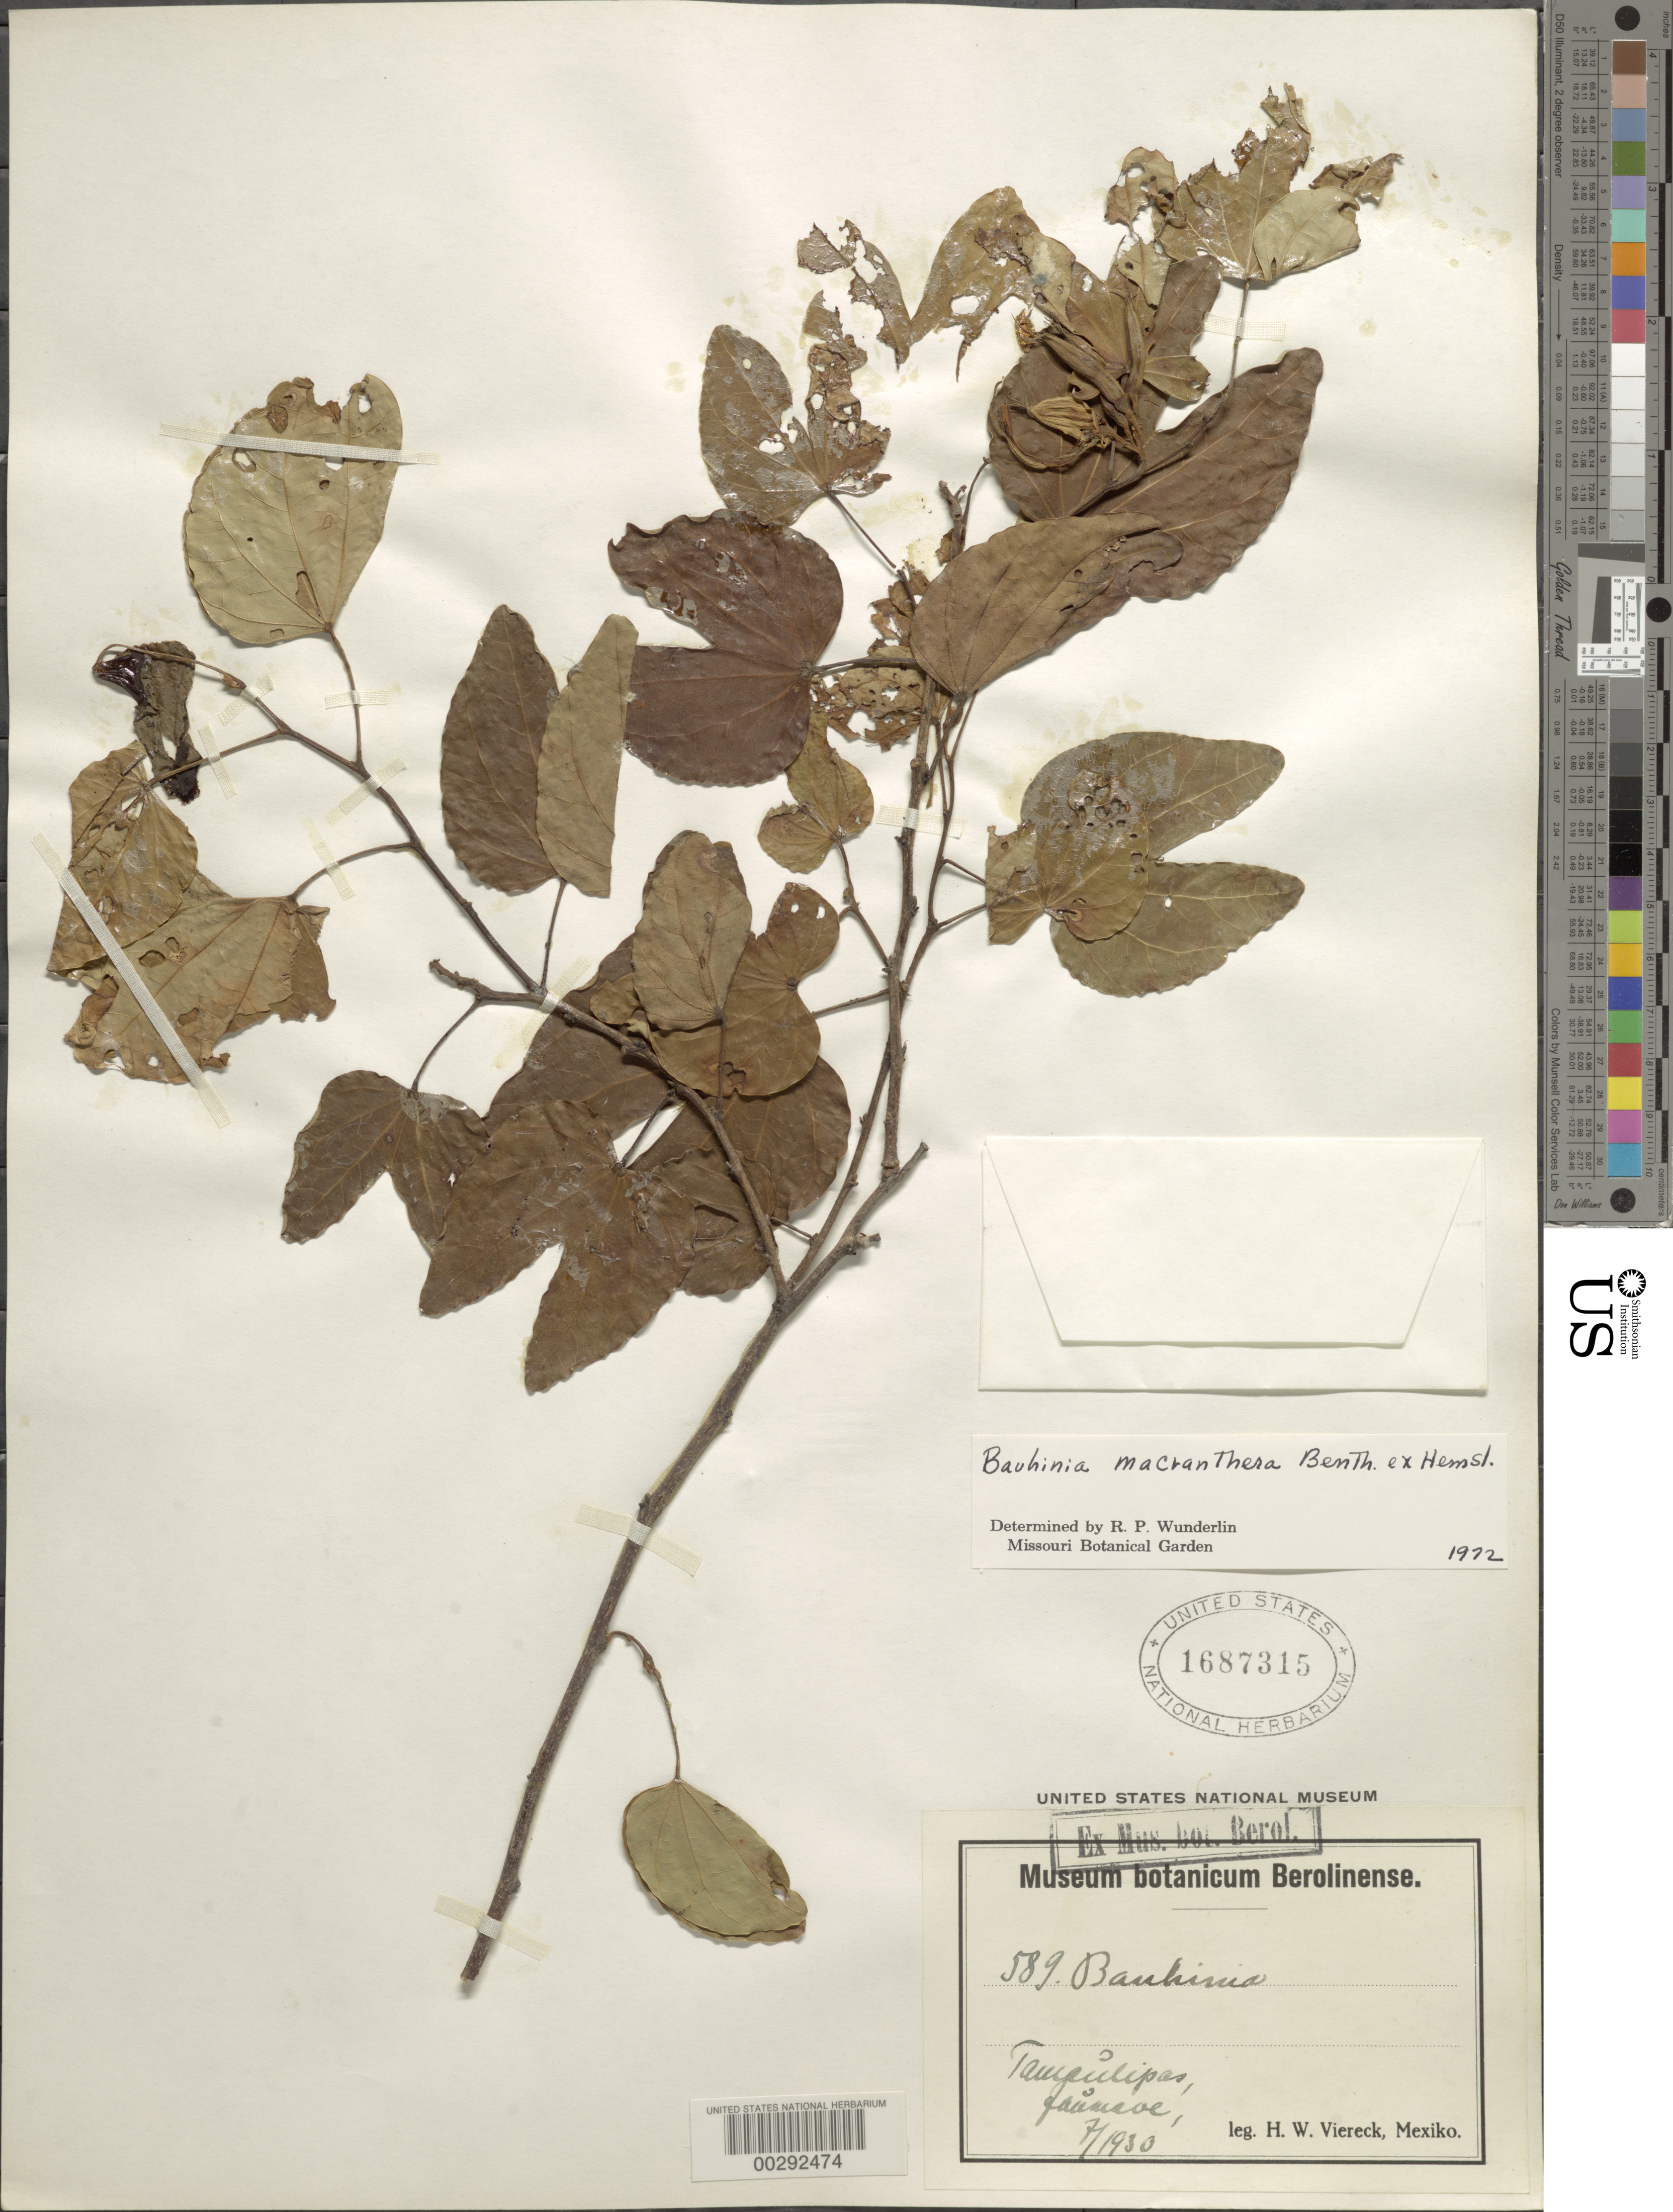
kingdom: Plantae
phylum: Tracheophyta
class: Magnoliopsida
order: Fabales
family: Fabaceae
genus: Bauhinia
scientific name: Bauhinia macranthera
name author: Benth. ex Hemsl.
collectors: H. W. Viereck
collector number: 589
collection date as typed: Jul 1930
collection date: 1930-07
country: Mexico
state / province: Tamaulipas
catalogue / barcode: US 1687315